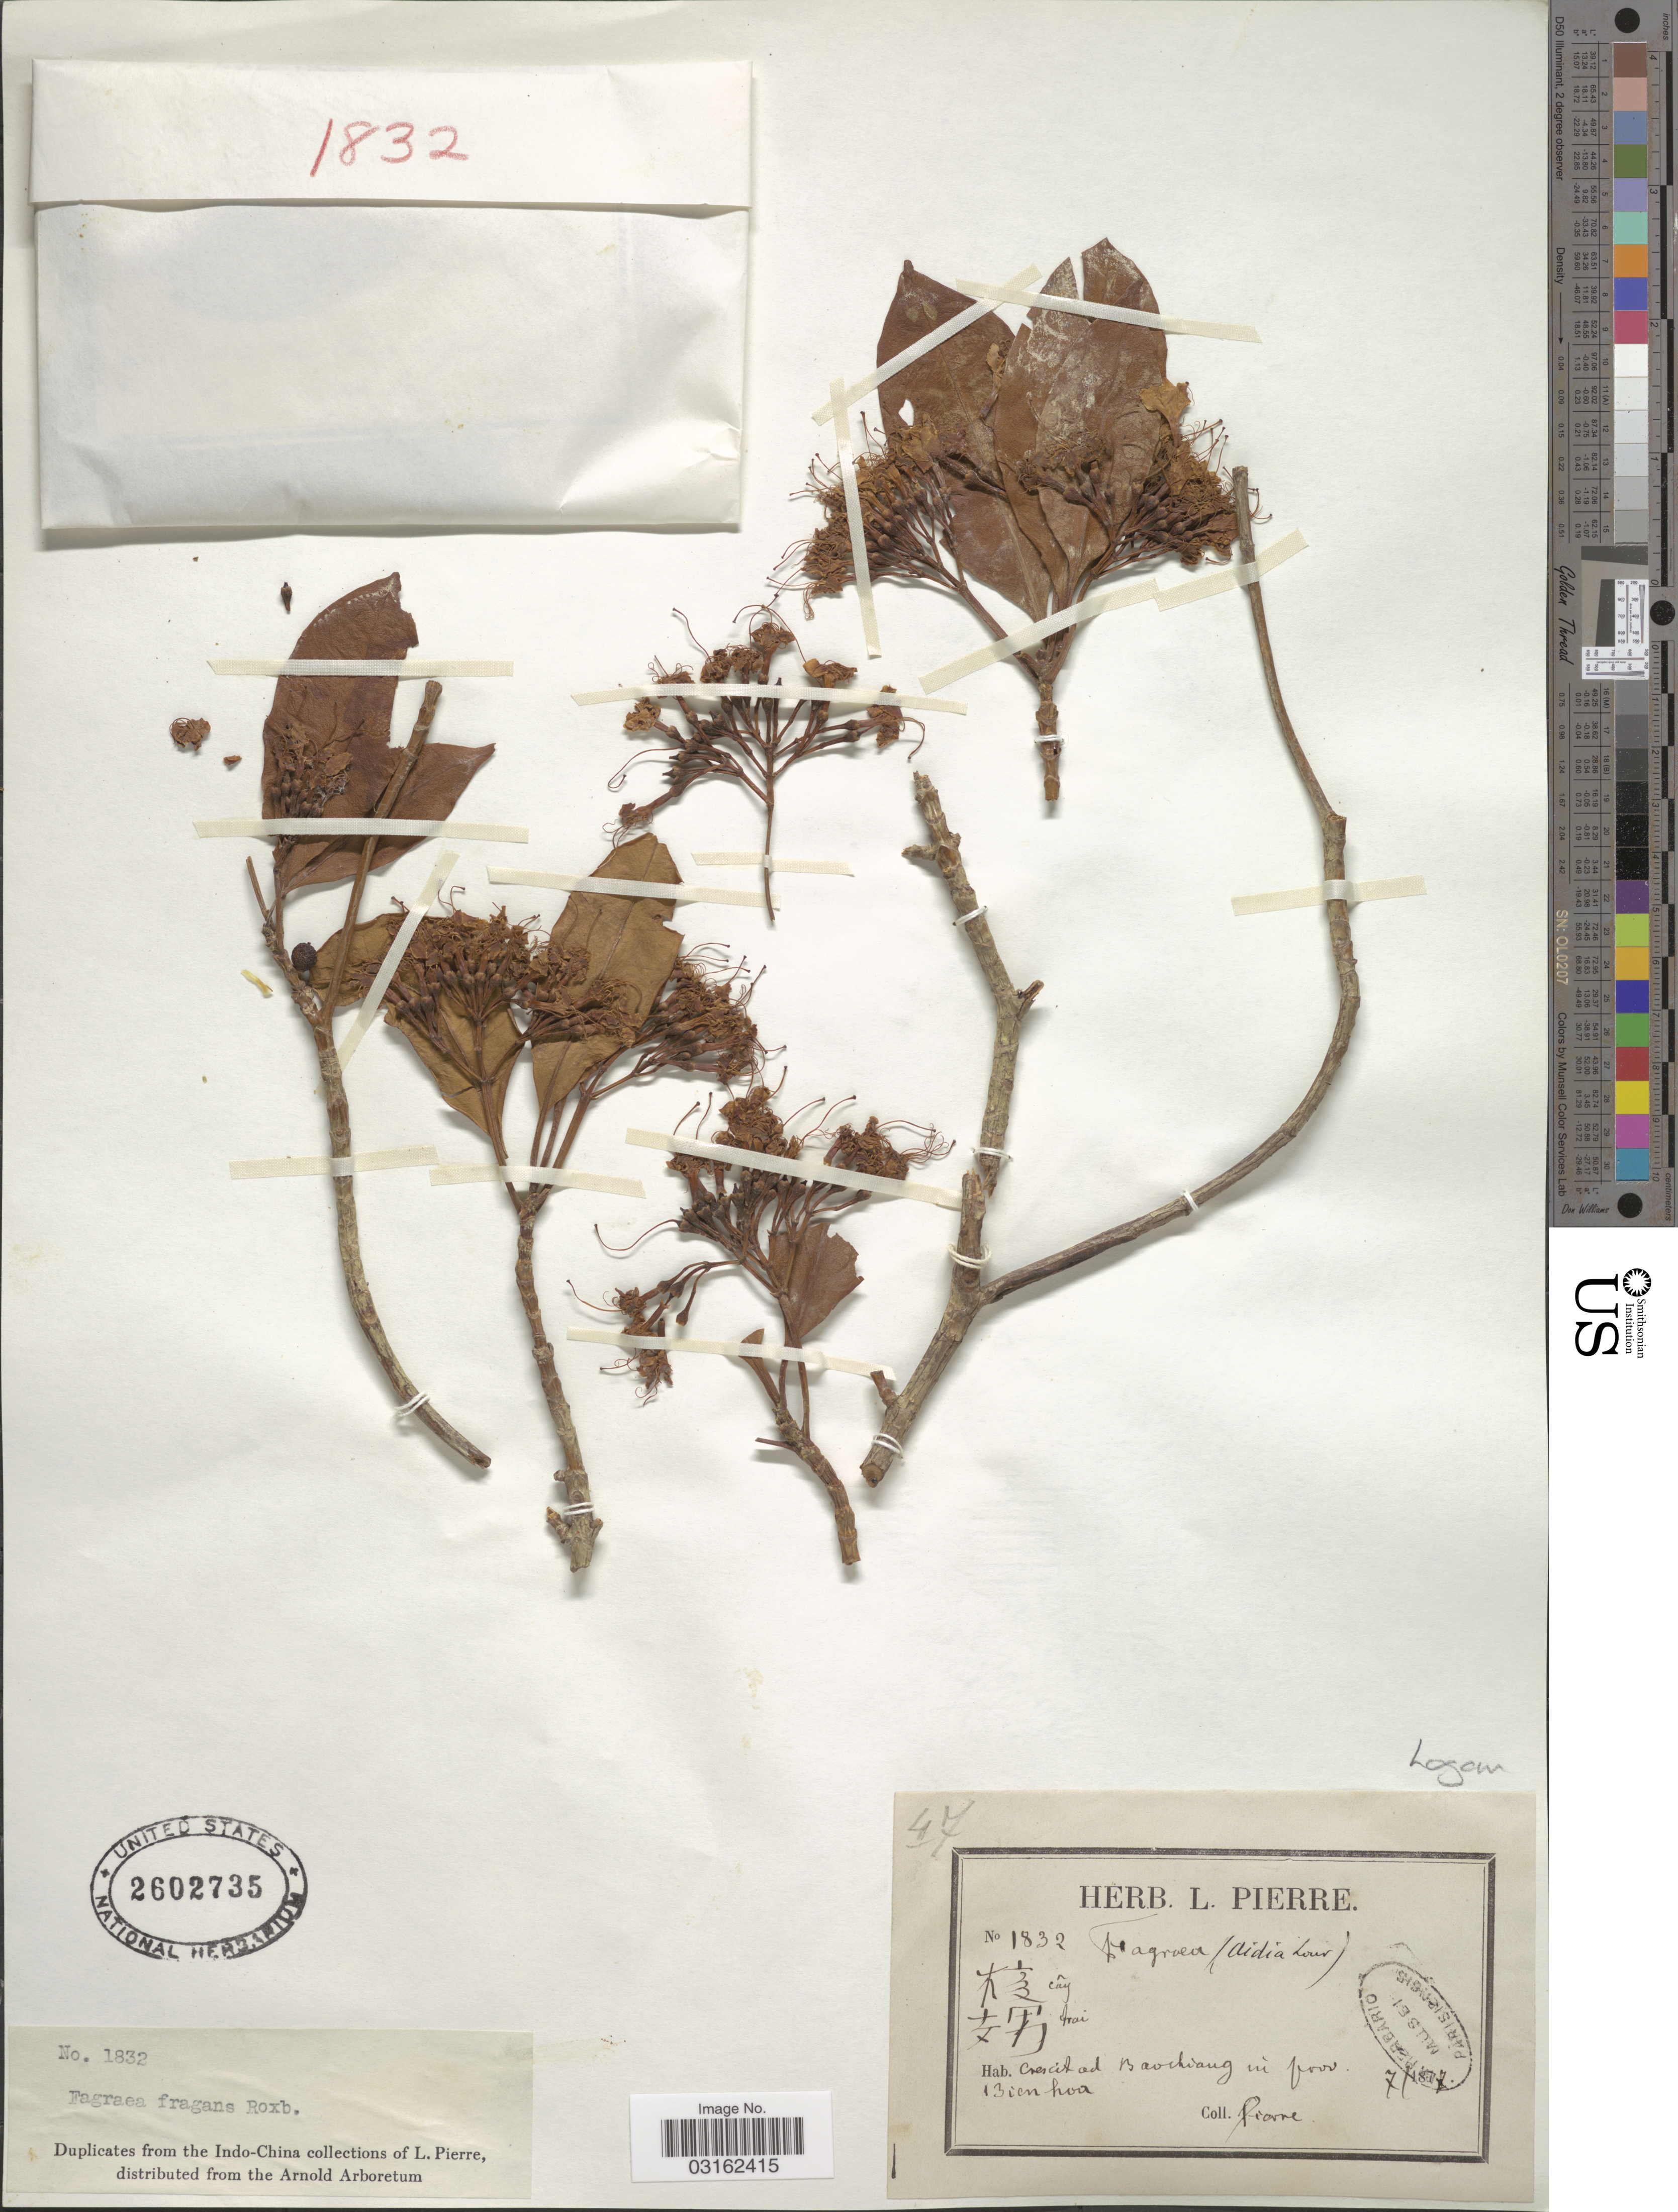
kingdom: Plantae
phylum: Tracheophyta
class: Magnoliopsida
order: Gentianales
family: Gentianaceae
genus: Fagraea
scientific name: Fagraea fragrans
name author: Roxb.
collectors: L. Pierre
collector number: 1832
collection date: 1877-07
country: Vietnam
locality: Crescit ad Baochiang in prov. Bien hoa.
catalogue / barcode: US 2602735